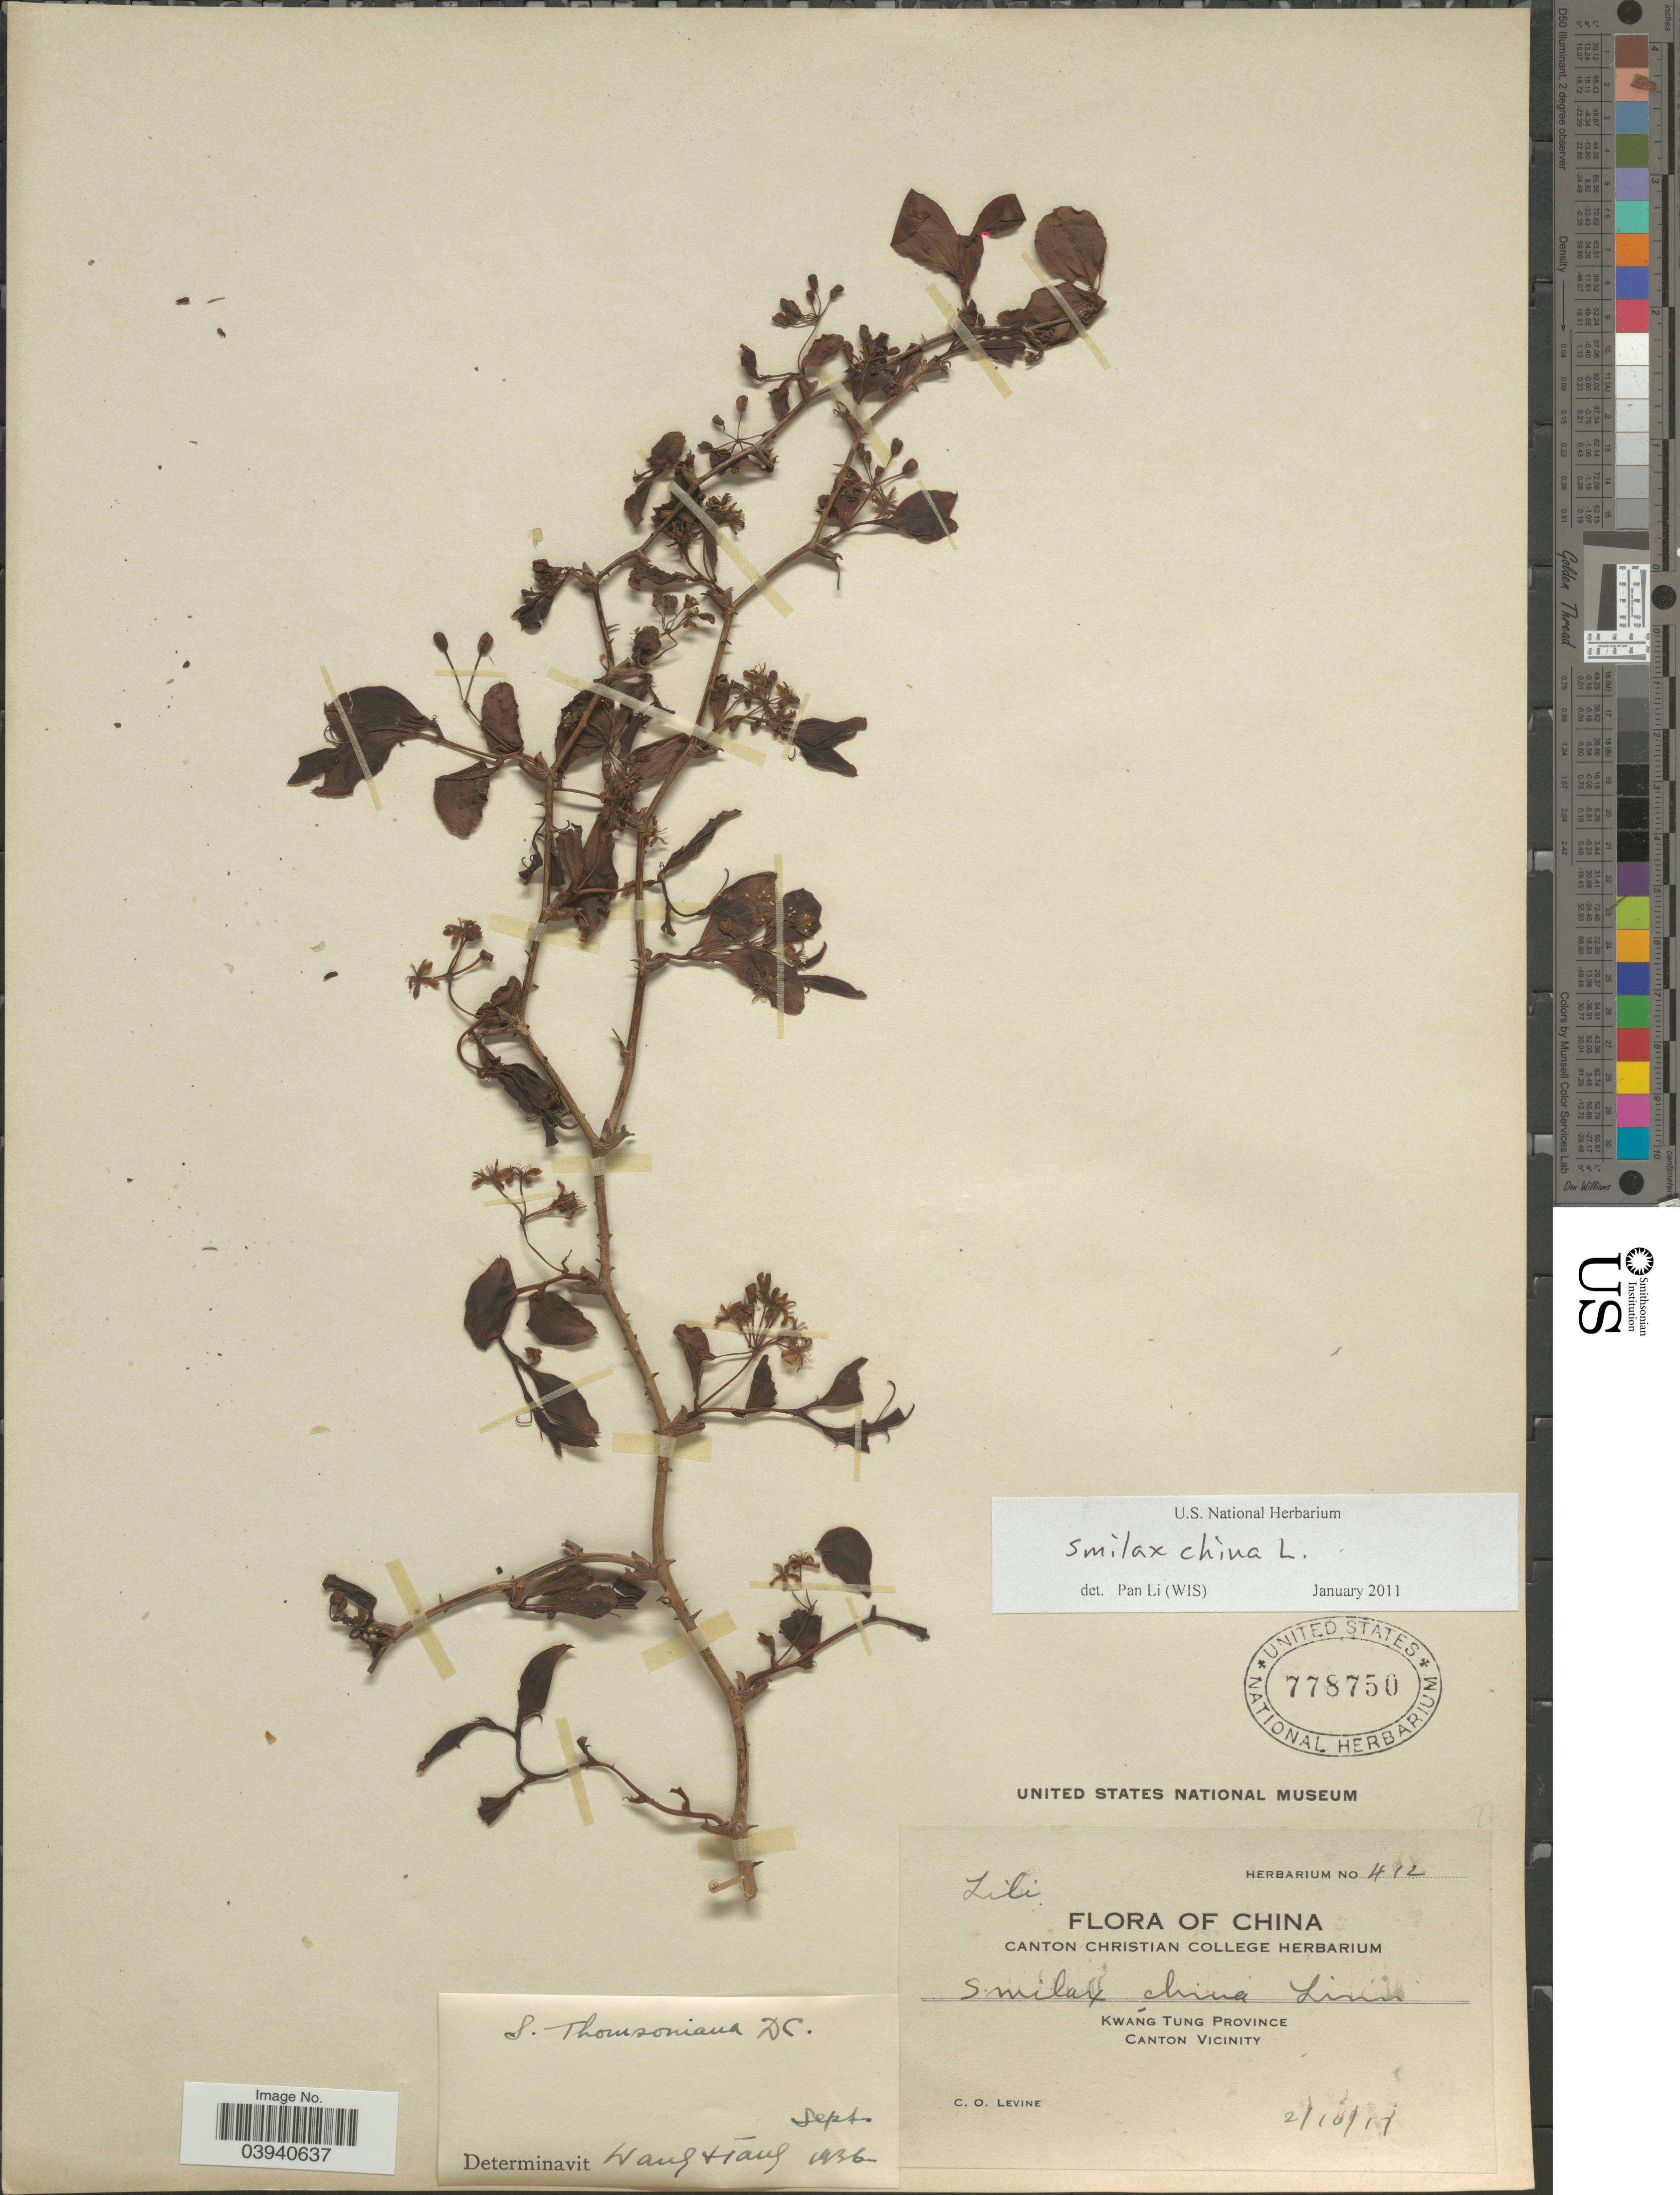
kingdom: Plantae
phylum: Tracheophyta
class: Liliopsida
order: Liliales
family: Smilacaceae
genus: Smilax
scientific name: Smilax china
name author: L.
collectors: C. O. Levine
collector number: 412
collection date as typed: Transcribed d/m/y: 2/10/17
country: China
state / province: Guangdong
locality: Kwang Tung Province. Canton Vicinity.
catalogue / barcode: US 778750